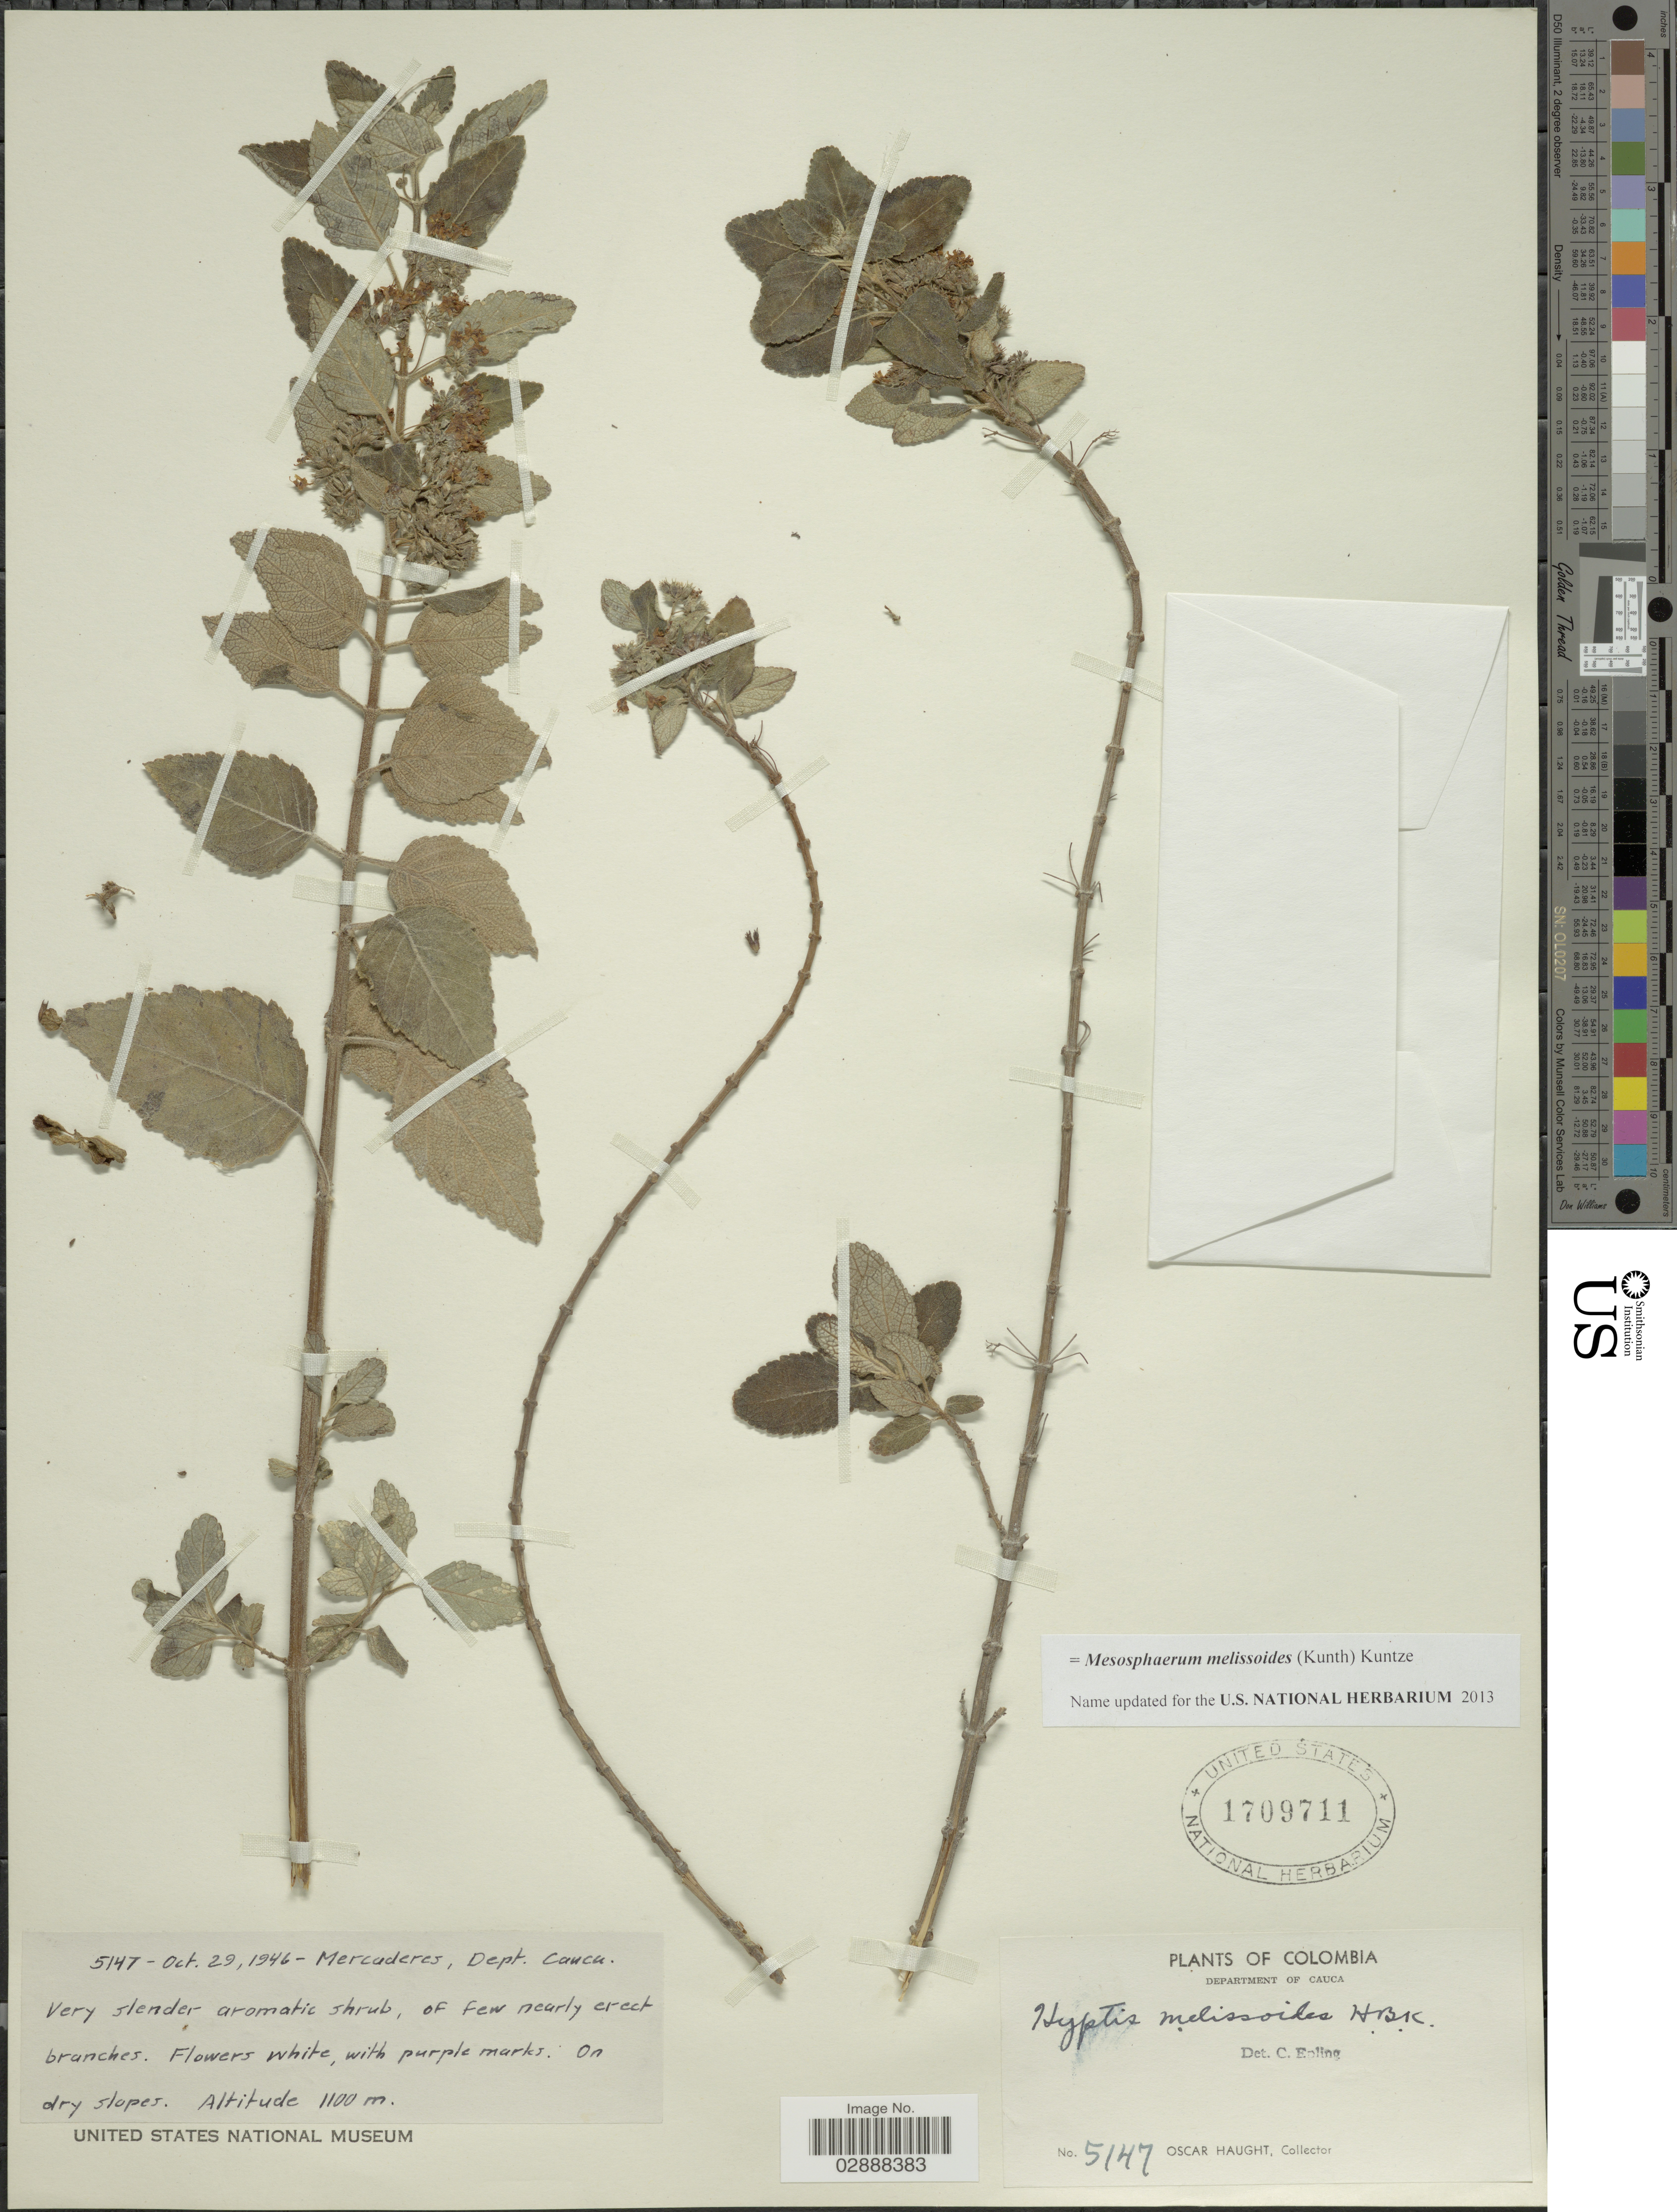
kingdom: Plantae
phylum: Tracheophyta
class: Magnoliopsida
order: Lamiales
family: Lamiaceae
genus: Mesosphaerum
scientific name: Mesosphaerum melissoides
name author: (Kunth) Kunth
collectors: O. Haught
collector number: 5147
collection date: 1946-10-29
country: Colombia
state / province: Cauca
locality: Department of Cauca, Mercaderes.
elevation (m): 1100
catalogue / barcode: US 1709711